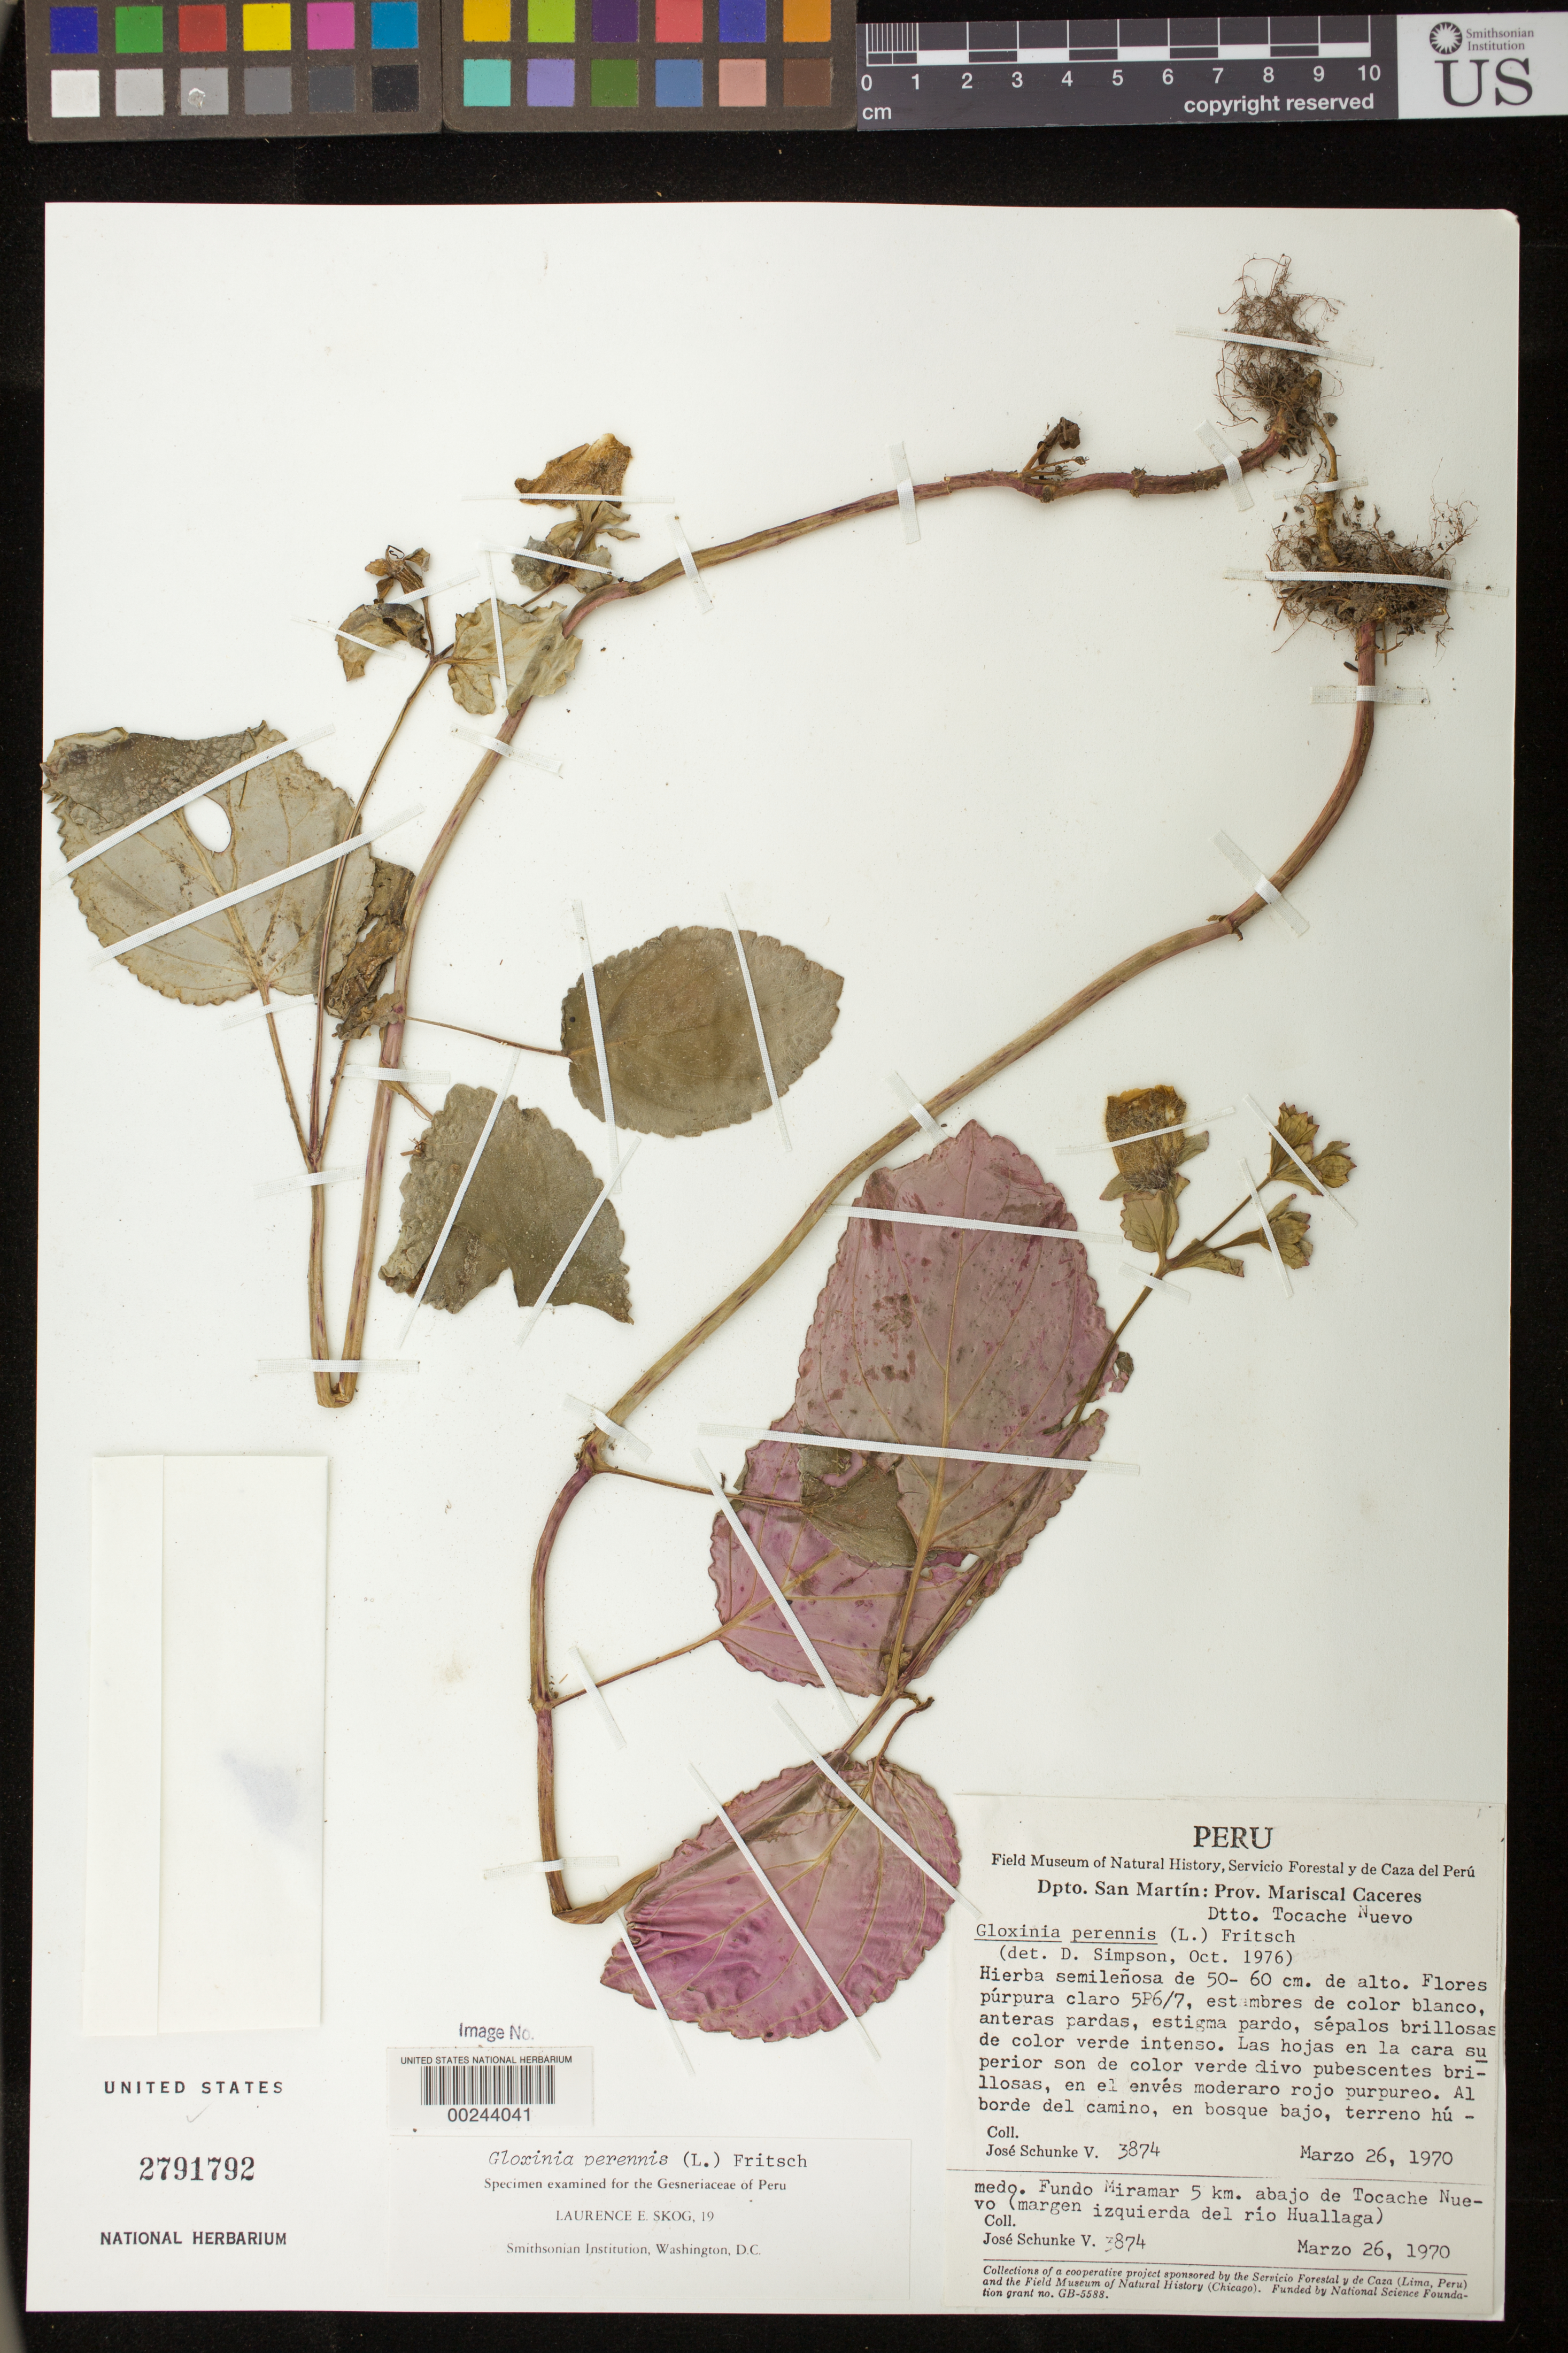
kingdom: Plantae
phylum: Tracheophyta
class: Magnoliopsida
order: Lamiales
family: Gesneriaceae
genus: Gloxinia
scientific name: Gloxinia perennis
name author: (L.) Fritsch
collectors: J. Schunke Vigo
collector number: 3874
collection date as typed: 26 Mar 1970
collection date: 1970-03-26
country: Peru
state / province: San Martín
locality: Prov. Mariscal Cáceres, Dtto. Tocache Nuevo, Fundo Miramar 5 km below Tocache Nuevo (left bank of Rio Huallaga)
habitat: Roadside, in low forest, humid ground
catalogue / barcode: US 2791792